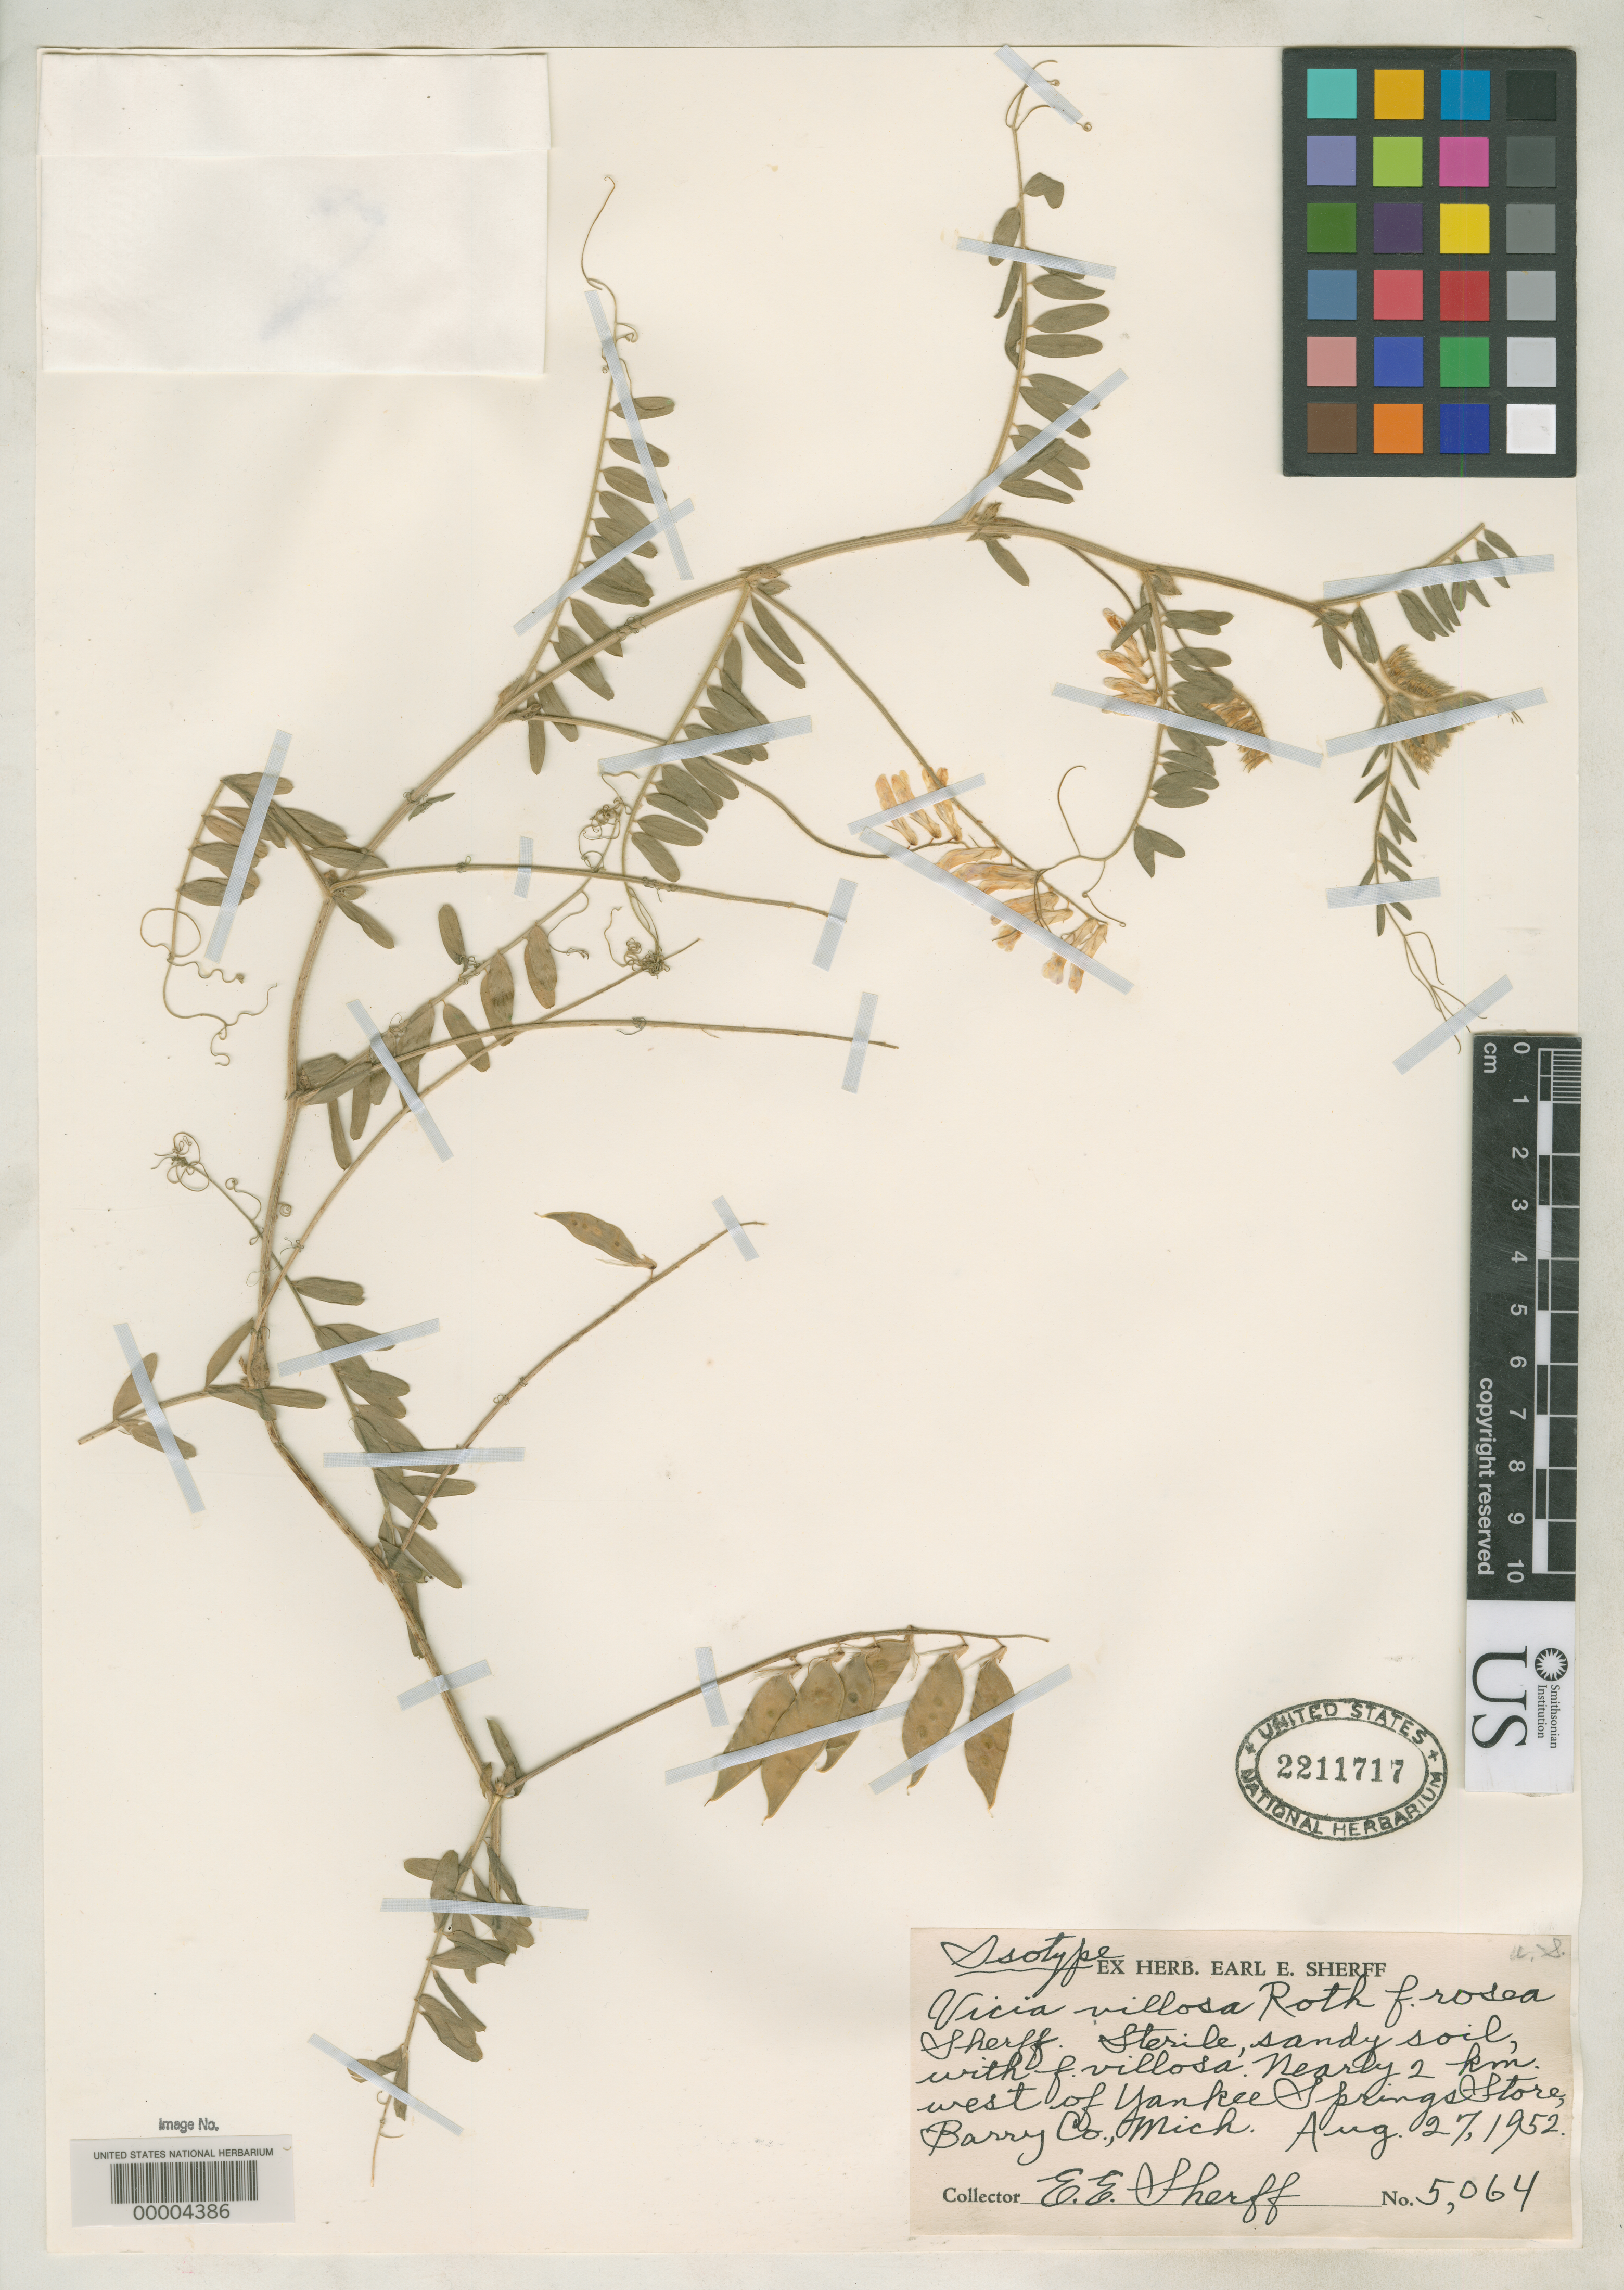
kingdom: Plantae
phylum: Tracheophyta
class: Magnoliopsida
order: Fabales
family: Fabaceae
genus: Vicia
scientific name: Vicia villosa f. rosea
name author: Sherff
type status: Isotype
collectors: E. E. Sherff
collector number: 5064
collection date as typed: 27 Aug 1952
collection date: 1952-08-27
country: United States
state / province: Michigan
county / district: Barry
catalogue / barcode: US 2211717